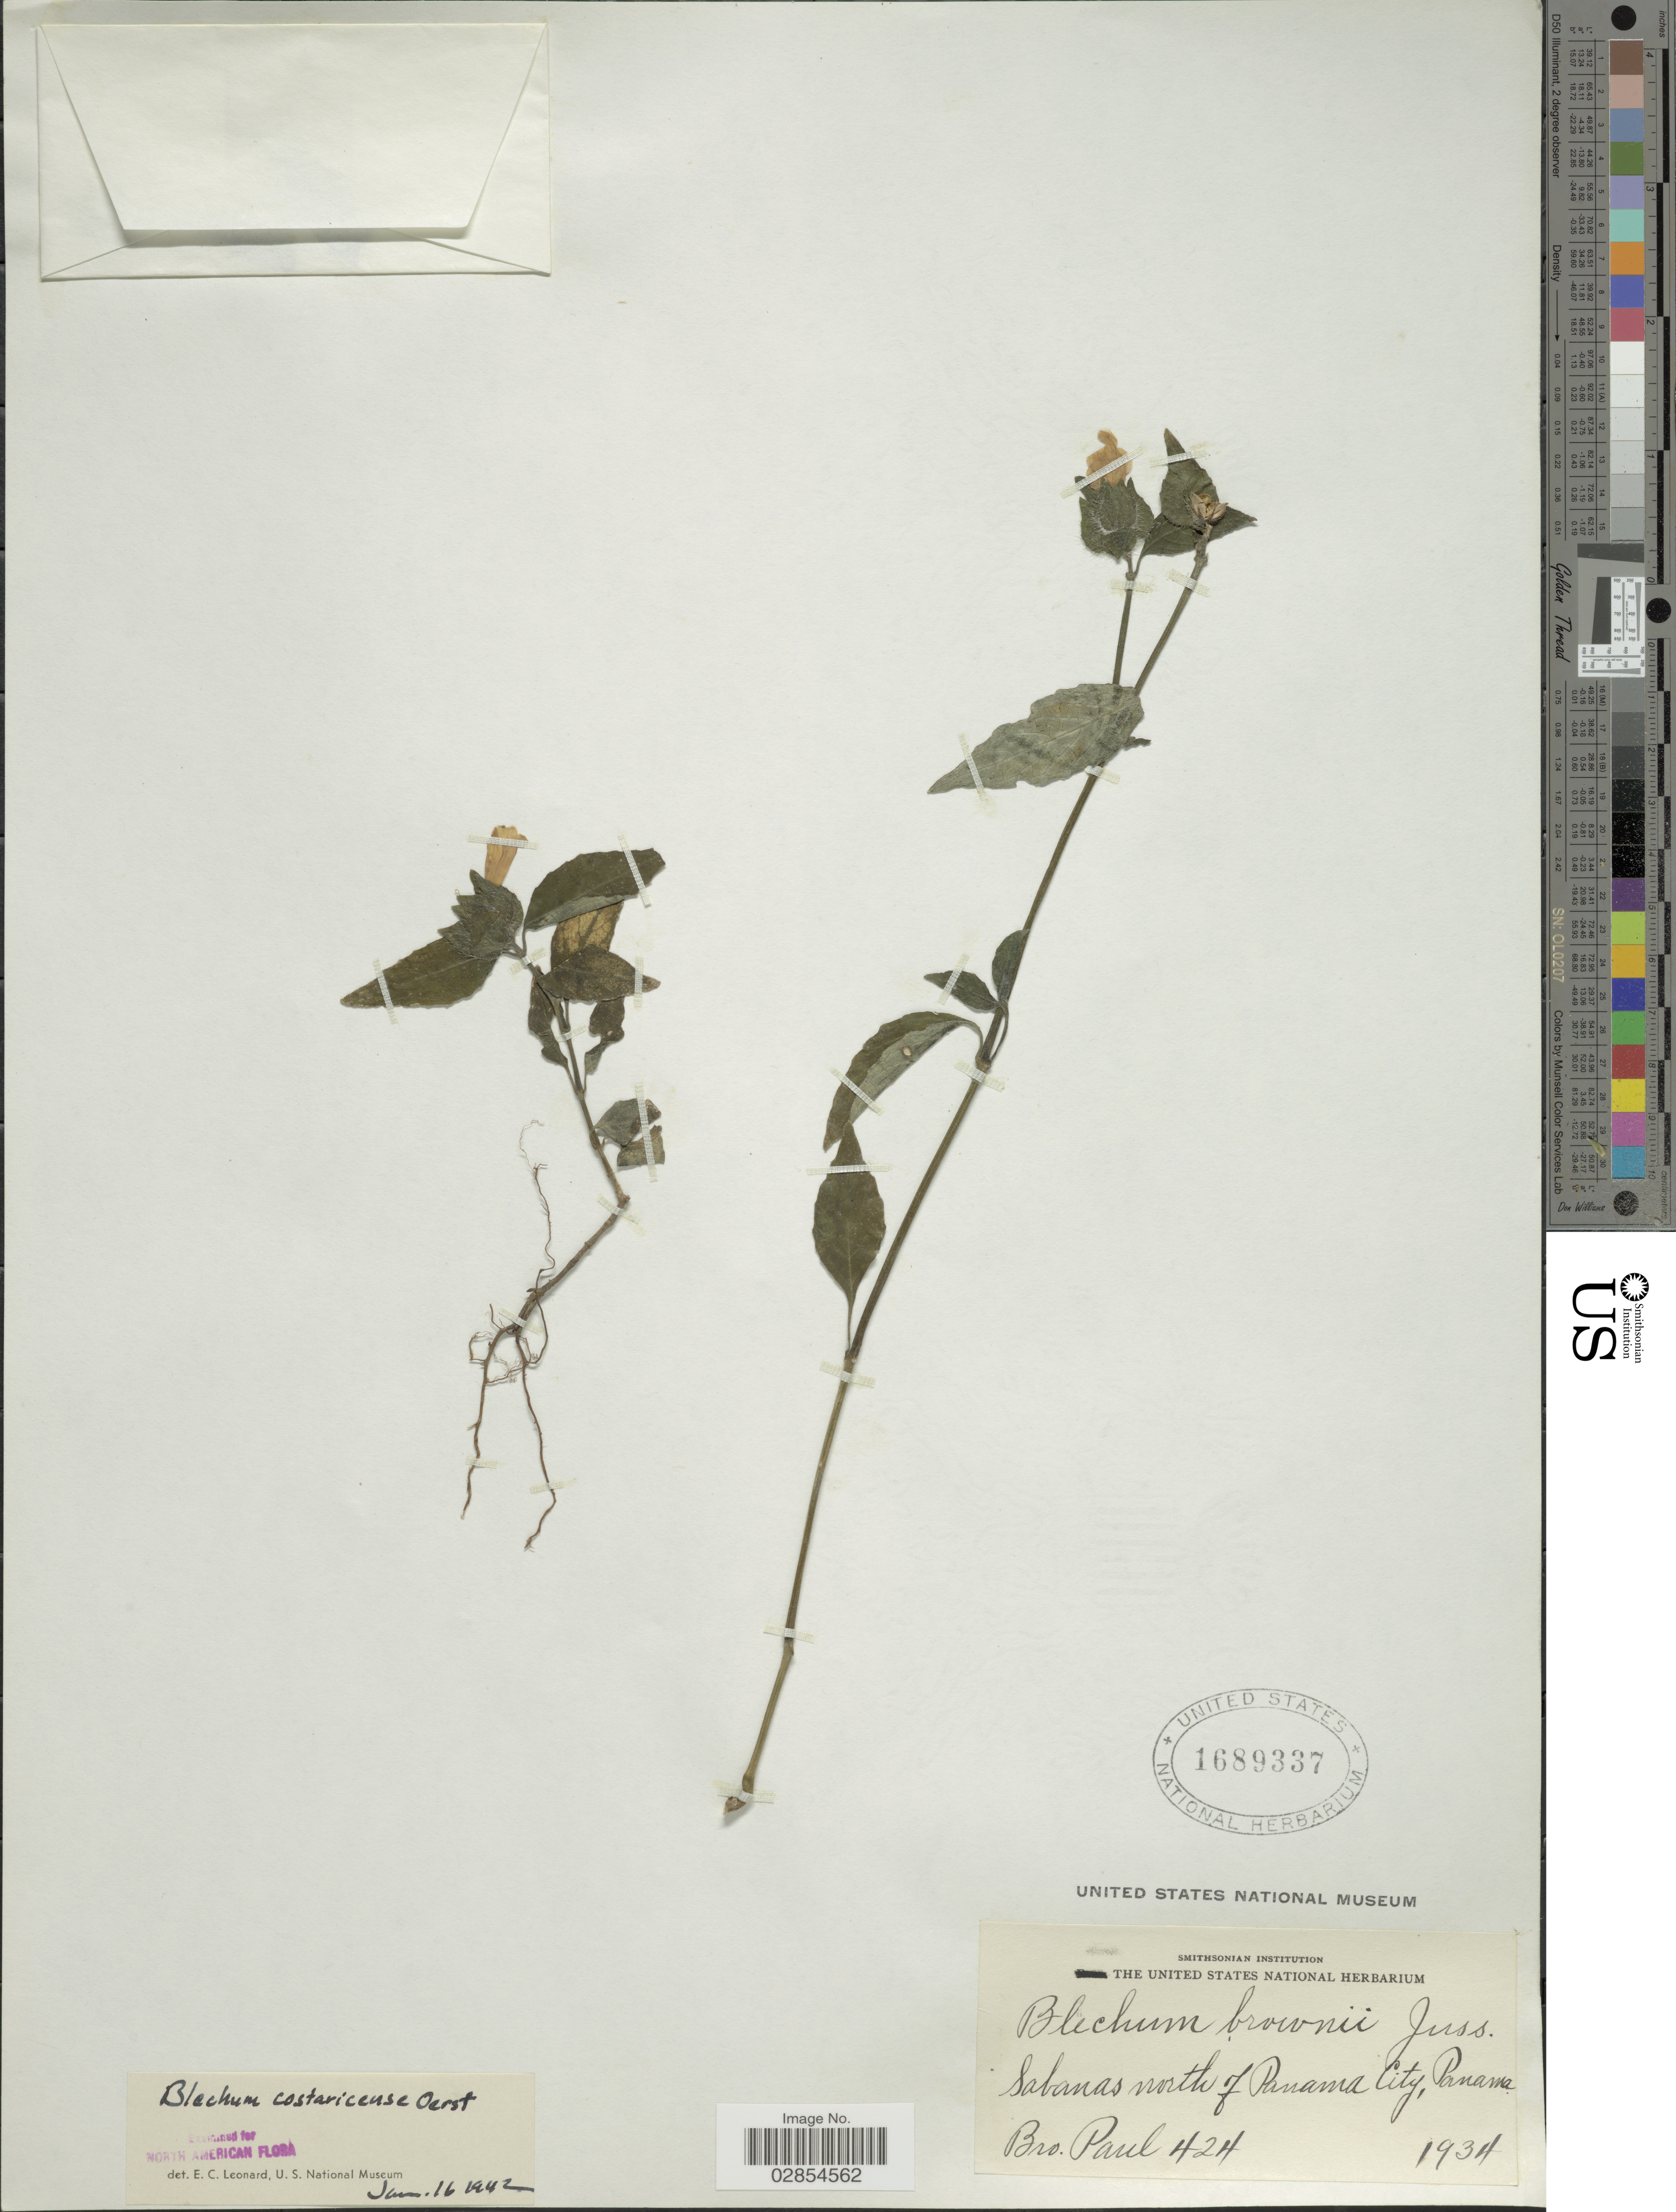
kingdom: Plantae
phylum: Tracheophyta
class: Magnoliopsida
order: Lamiales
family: Acanthaceae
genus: Blechum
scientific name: Blechum costaricense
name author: Oerst.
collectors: B. Paul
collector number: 424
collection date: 1934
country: Panama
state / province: Panamá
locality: Sabanas north of Panama City, Panama.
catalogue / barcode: US 1689337